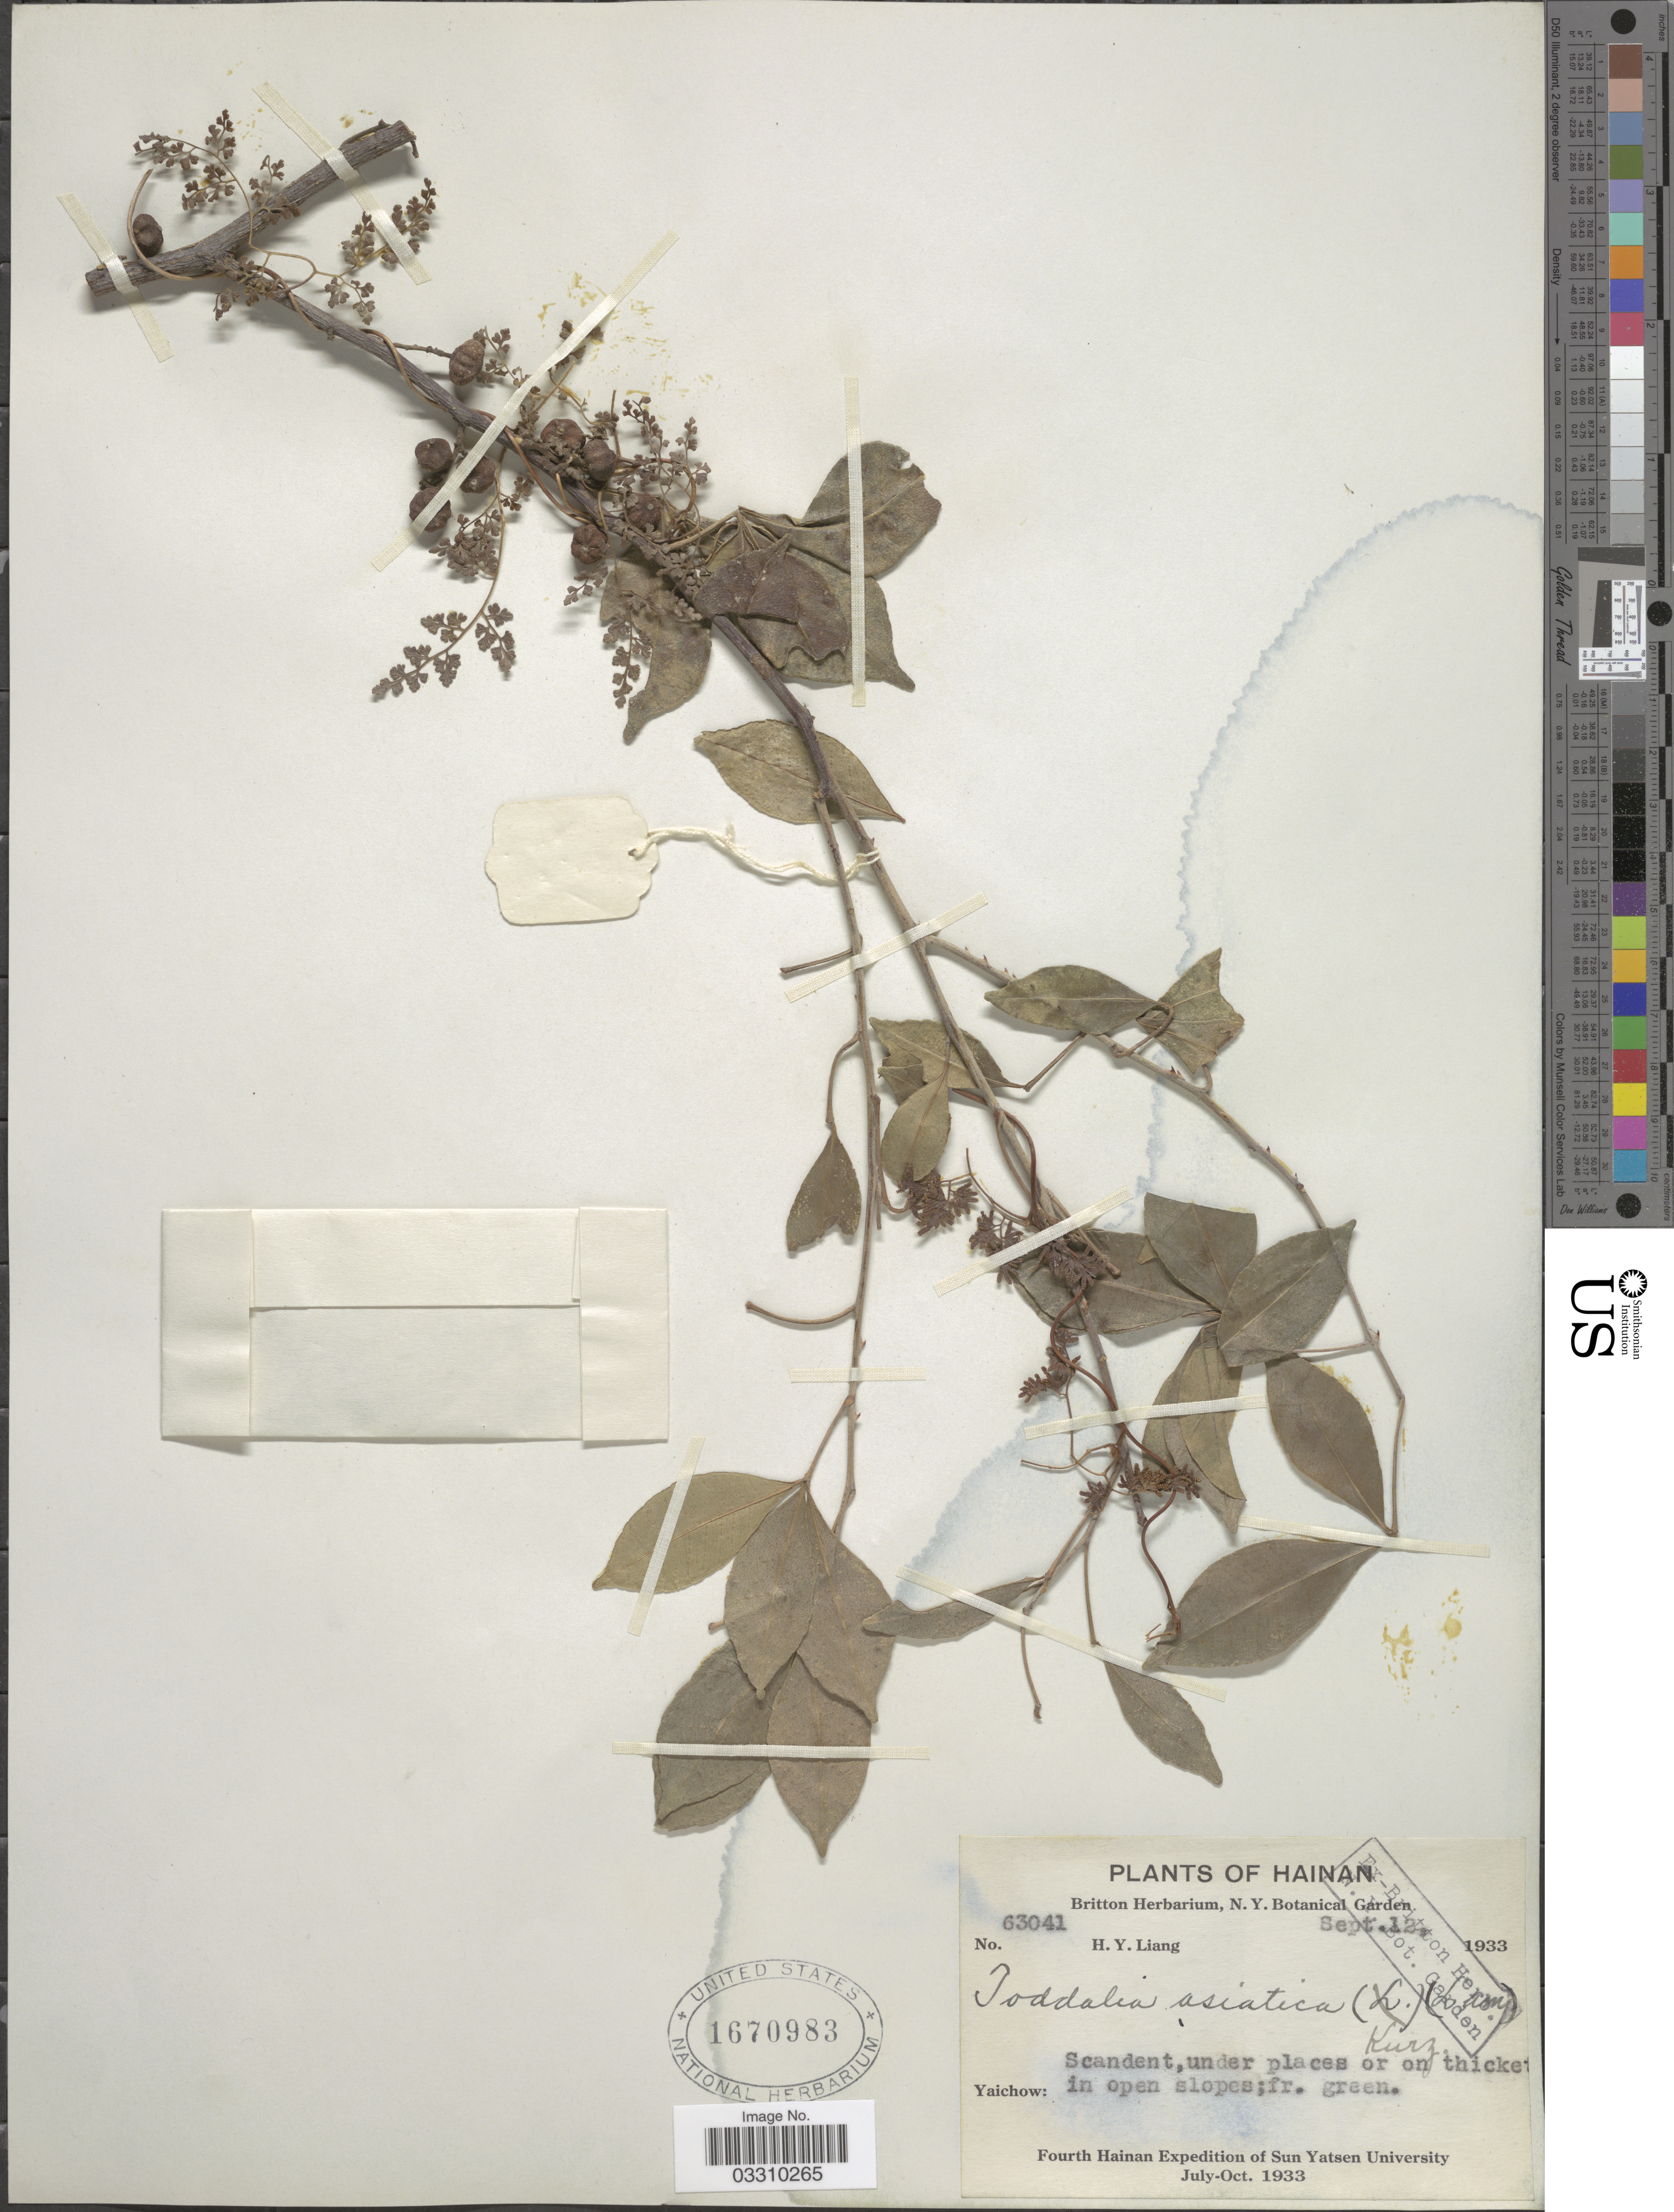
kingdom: Plantae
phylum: Tracheophyta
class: Magnoliopsida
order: Sapindales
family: Rutaceae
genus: Zanthoxylum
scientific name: Zanthoxylum asiaticum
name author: (L.) Appelhans et al.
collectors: H. Y. Liang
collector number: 63041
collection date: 1933-09-12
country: China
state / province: Hainan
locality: Yaichow.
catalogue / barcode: US 1670983